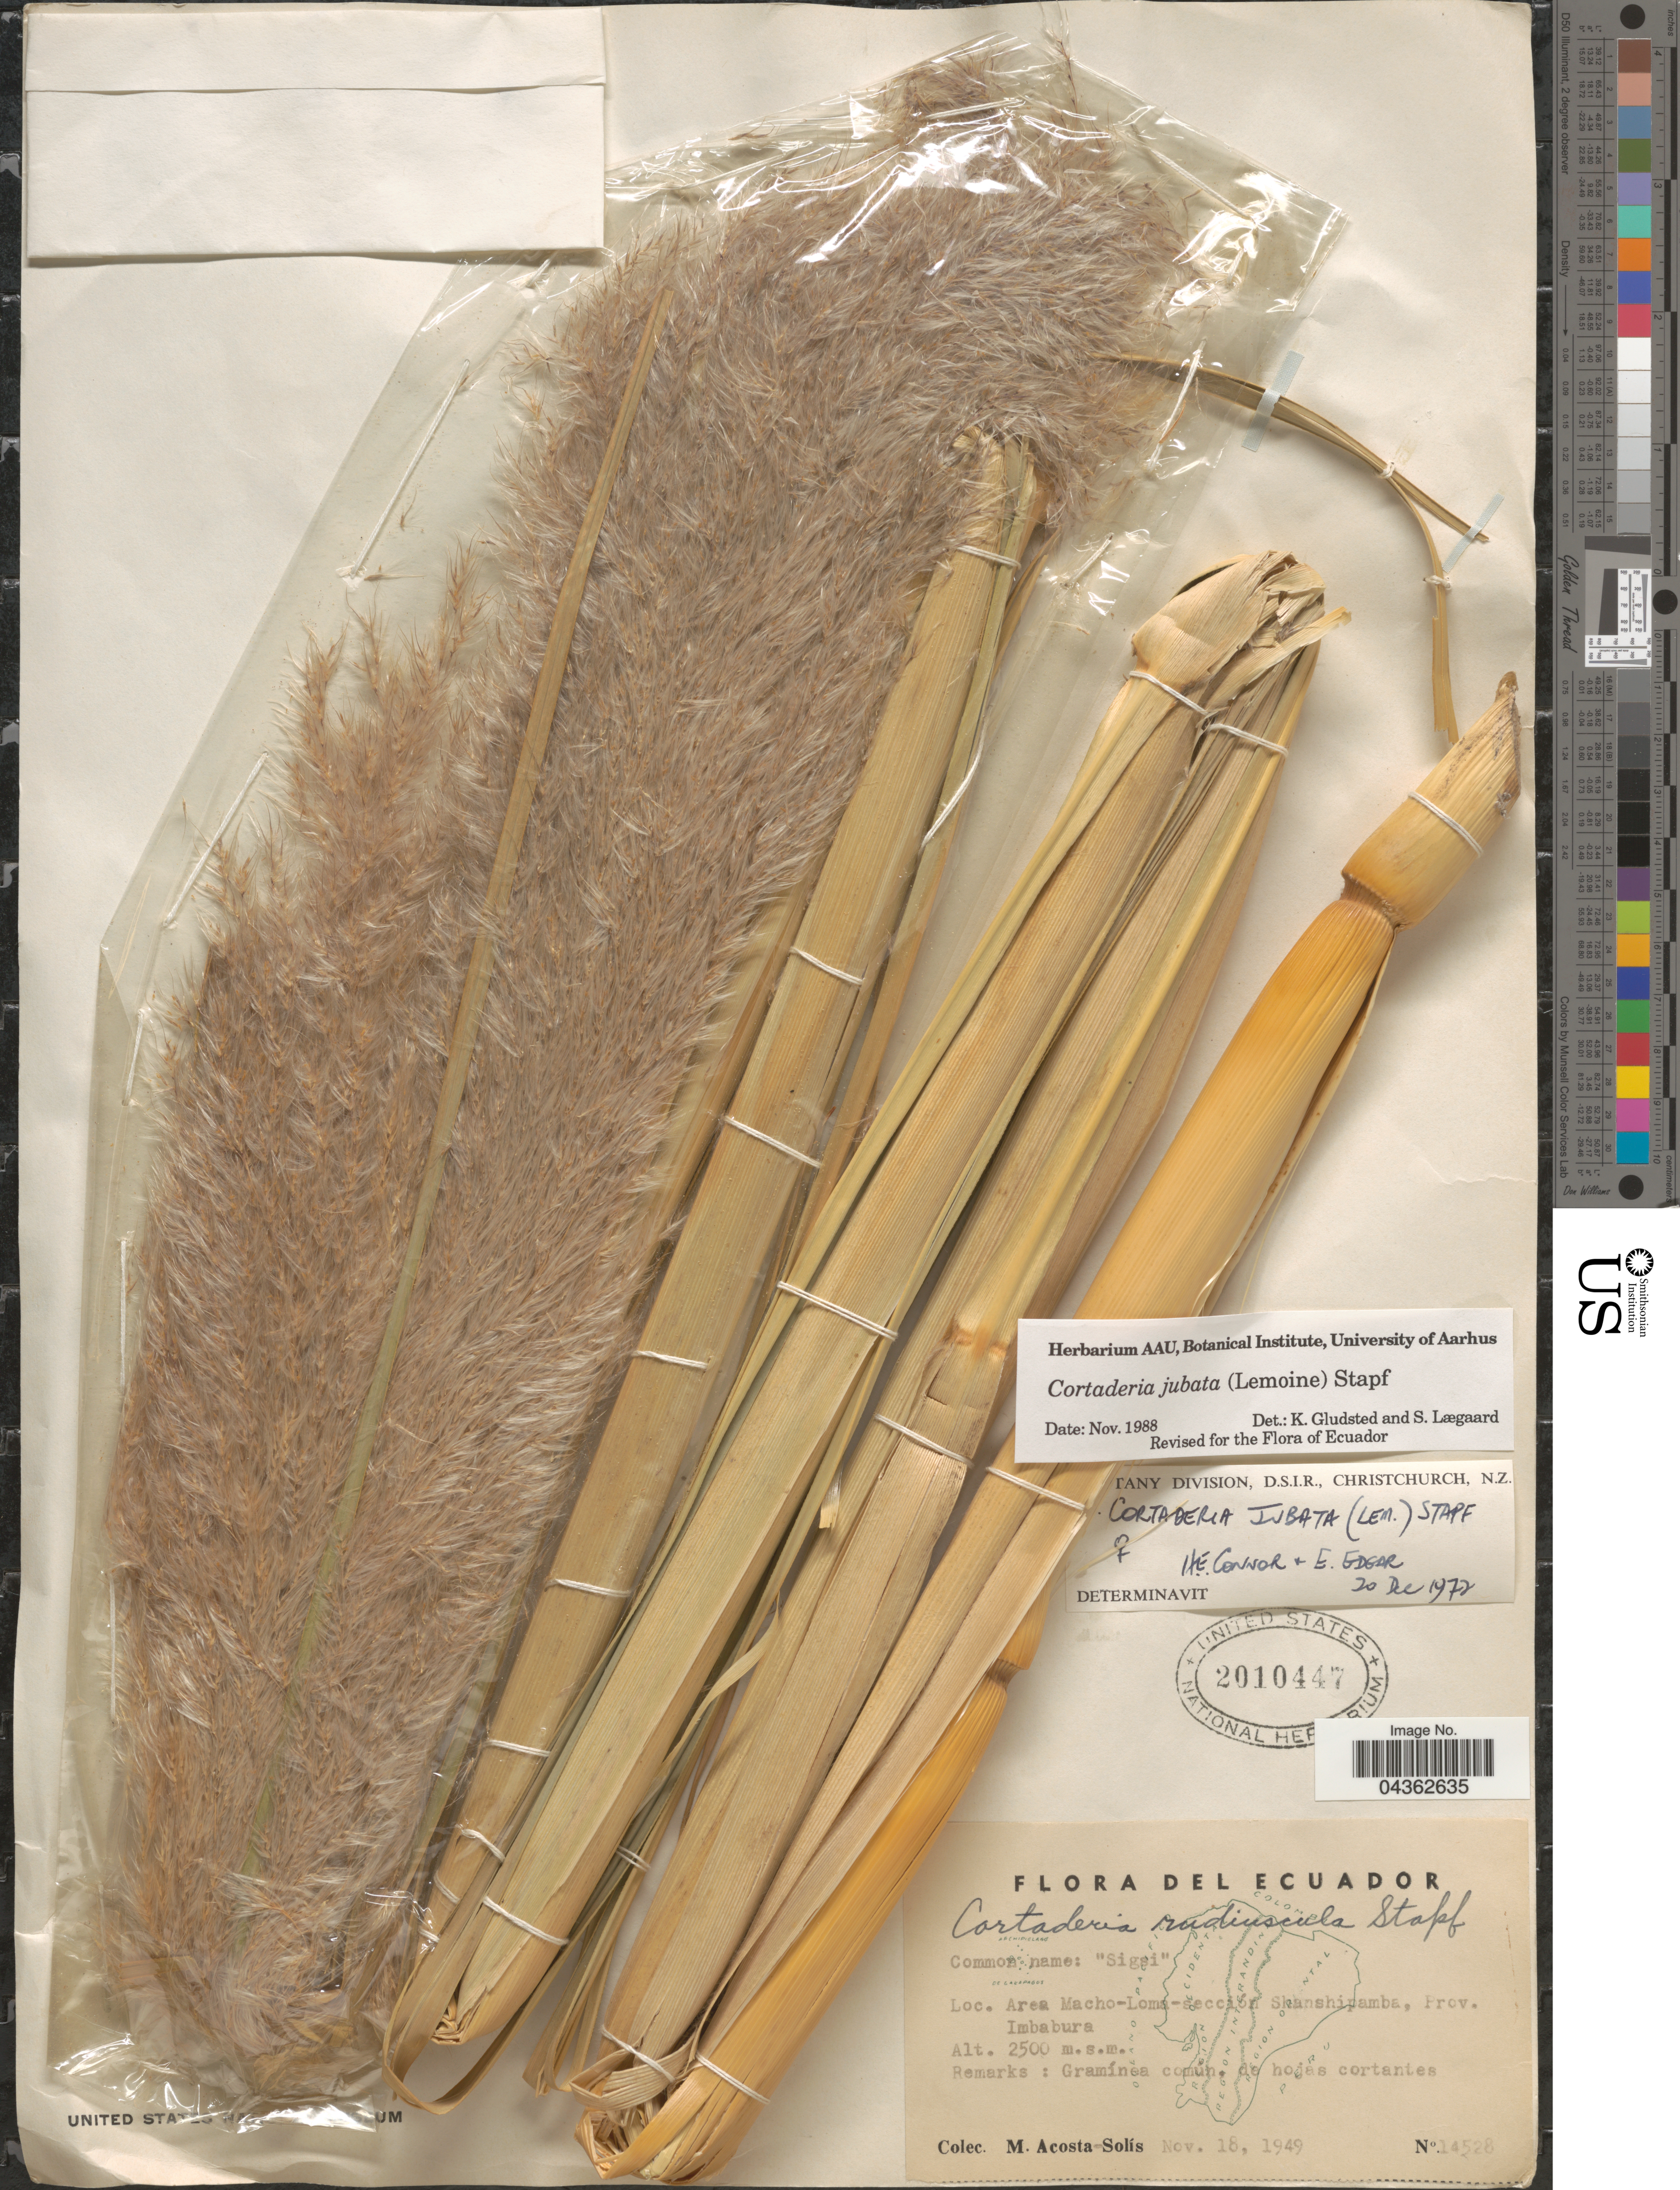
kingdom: Plantae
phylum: Tracheophyta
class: Liliopsida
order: Poales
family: Poaceae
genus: Cortaderia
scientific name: Cortaderia jubata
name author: (Lemoine) Stapf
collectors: M. Acosta Solis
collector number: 14528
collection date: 1949-11-18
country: Ecuador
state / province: Imbabura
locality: Area Macho-Loma-sección Shanshipamba.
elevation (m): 2500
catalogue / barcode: US 2010447